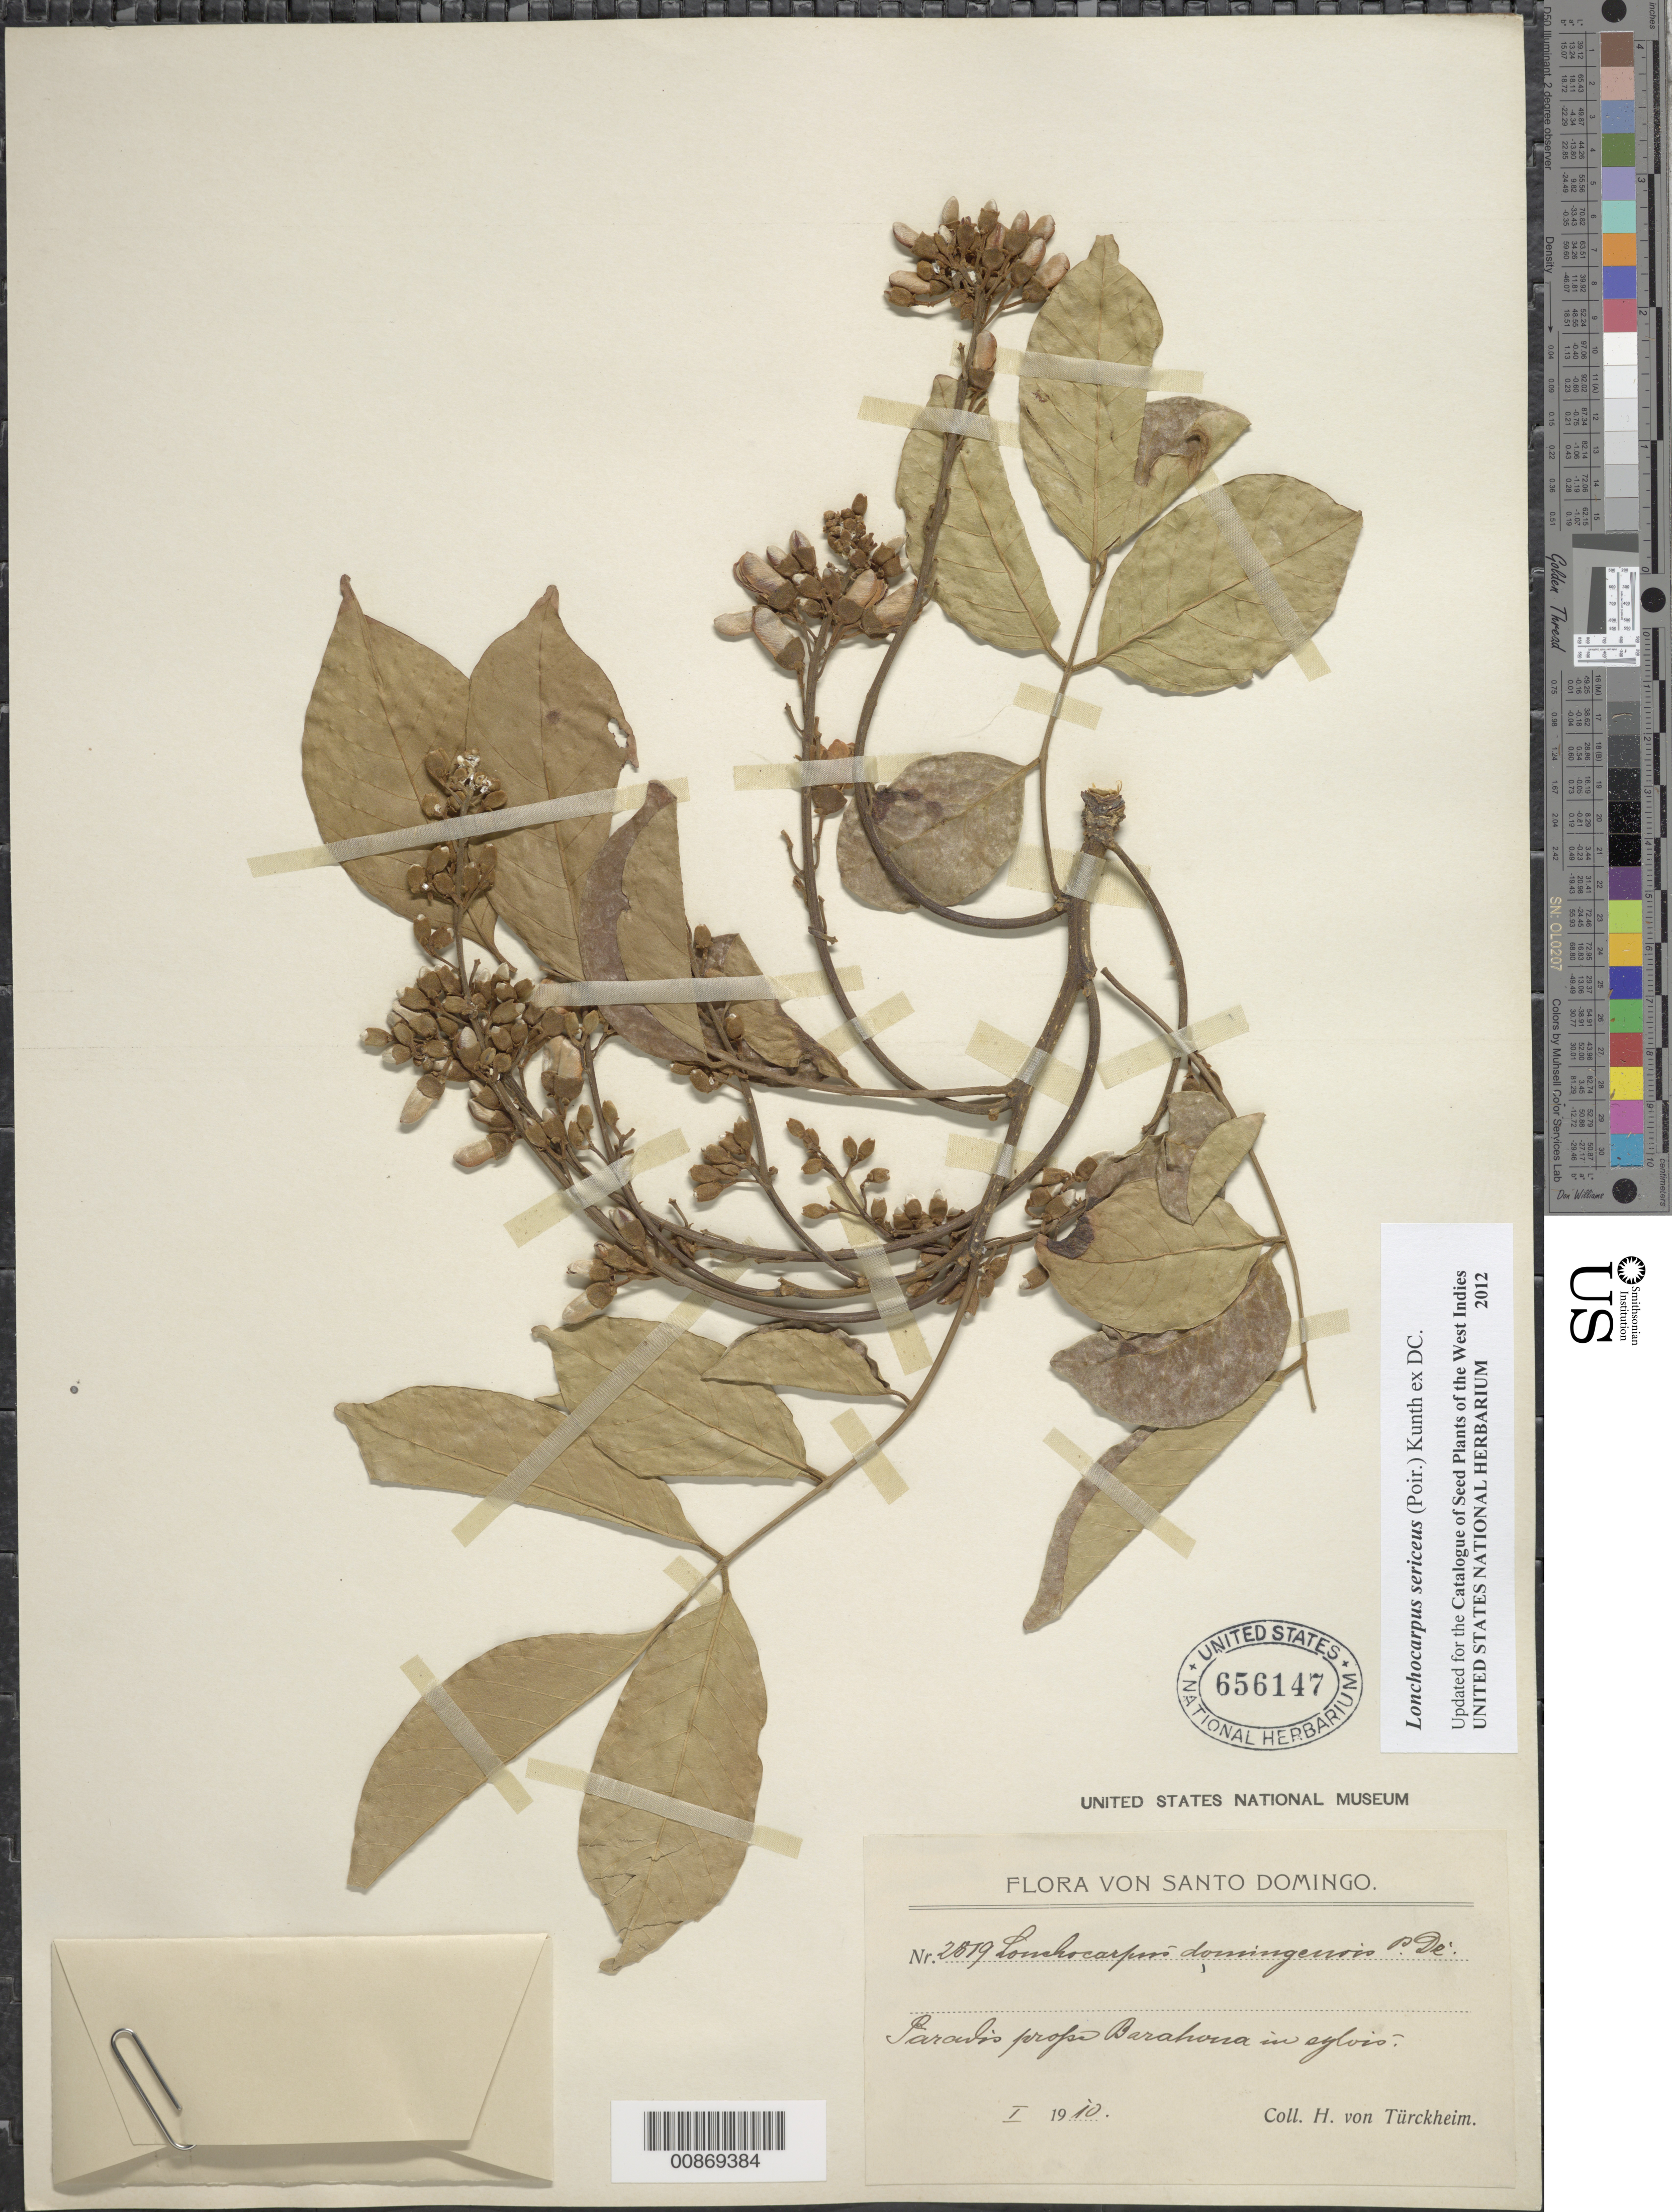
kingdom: Plantae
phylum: Tracheophyta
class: Magnoliopsida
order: Fabales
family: Fabaceae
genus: Lonchocarpus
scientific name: Lonchocarpus sericeus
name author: (Poir.) Kunth ex DC.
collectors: H. von Türckheim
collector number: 2819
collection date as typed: Jan 1910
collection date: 1910-01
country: Dominican Republic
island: Hispaniola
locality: Paradis prope Barahona.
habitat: In sylvis.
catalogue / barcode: US 656147